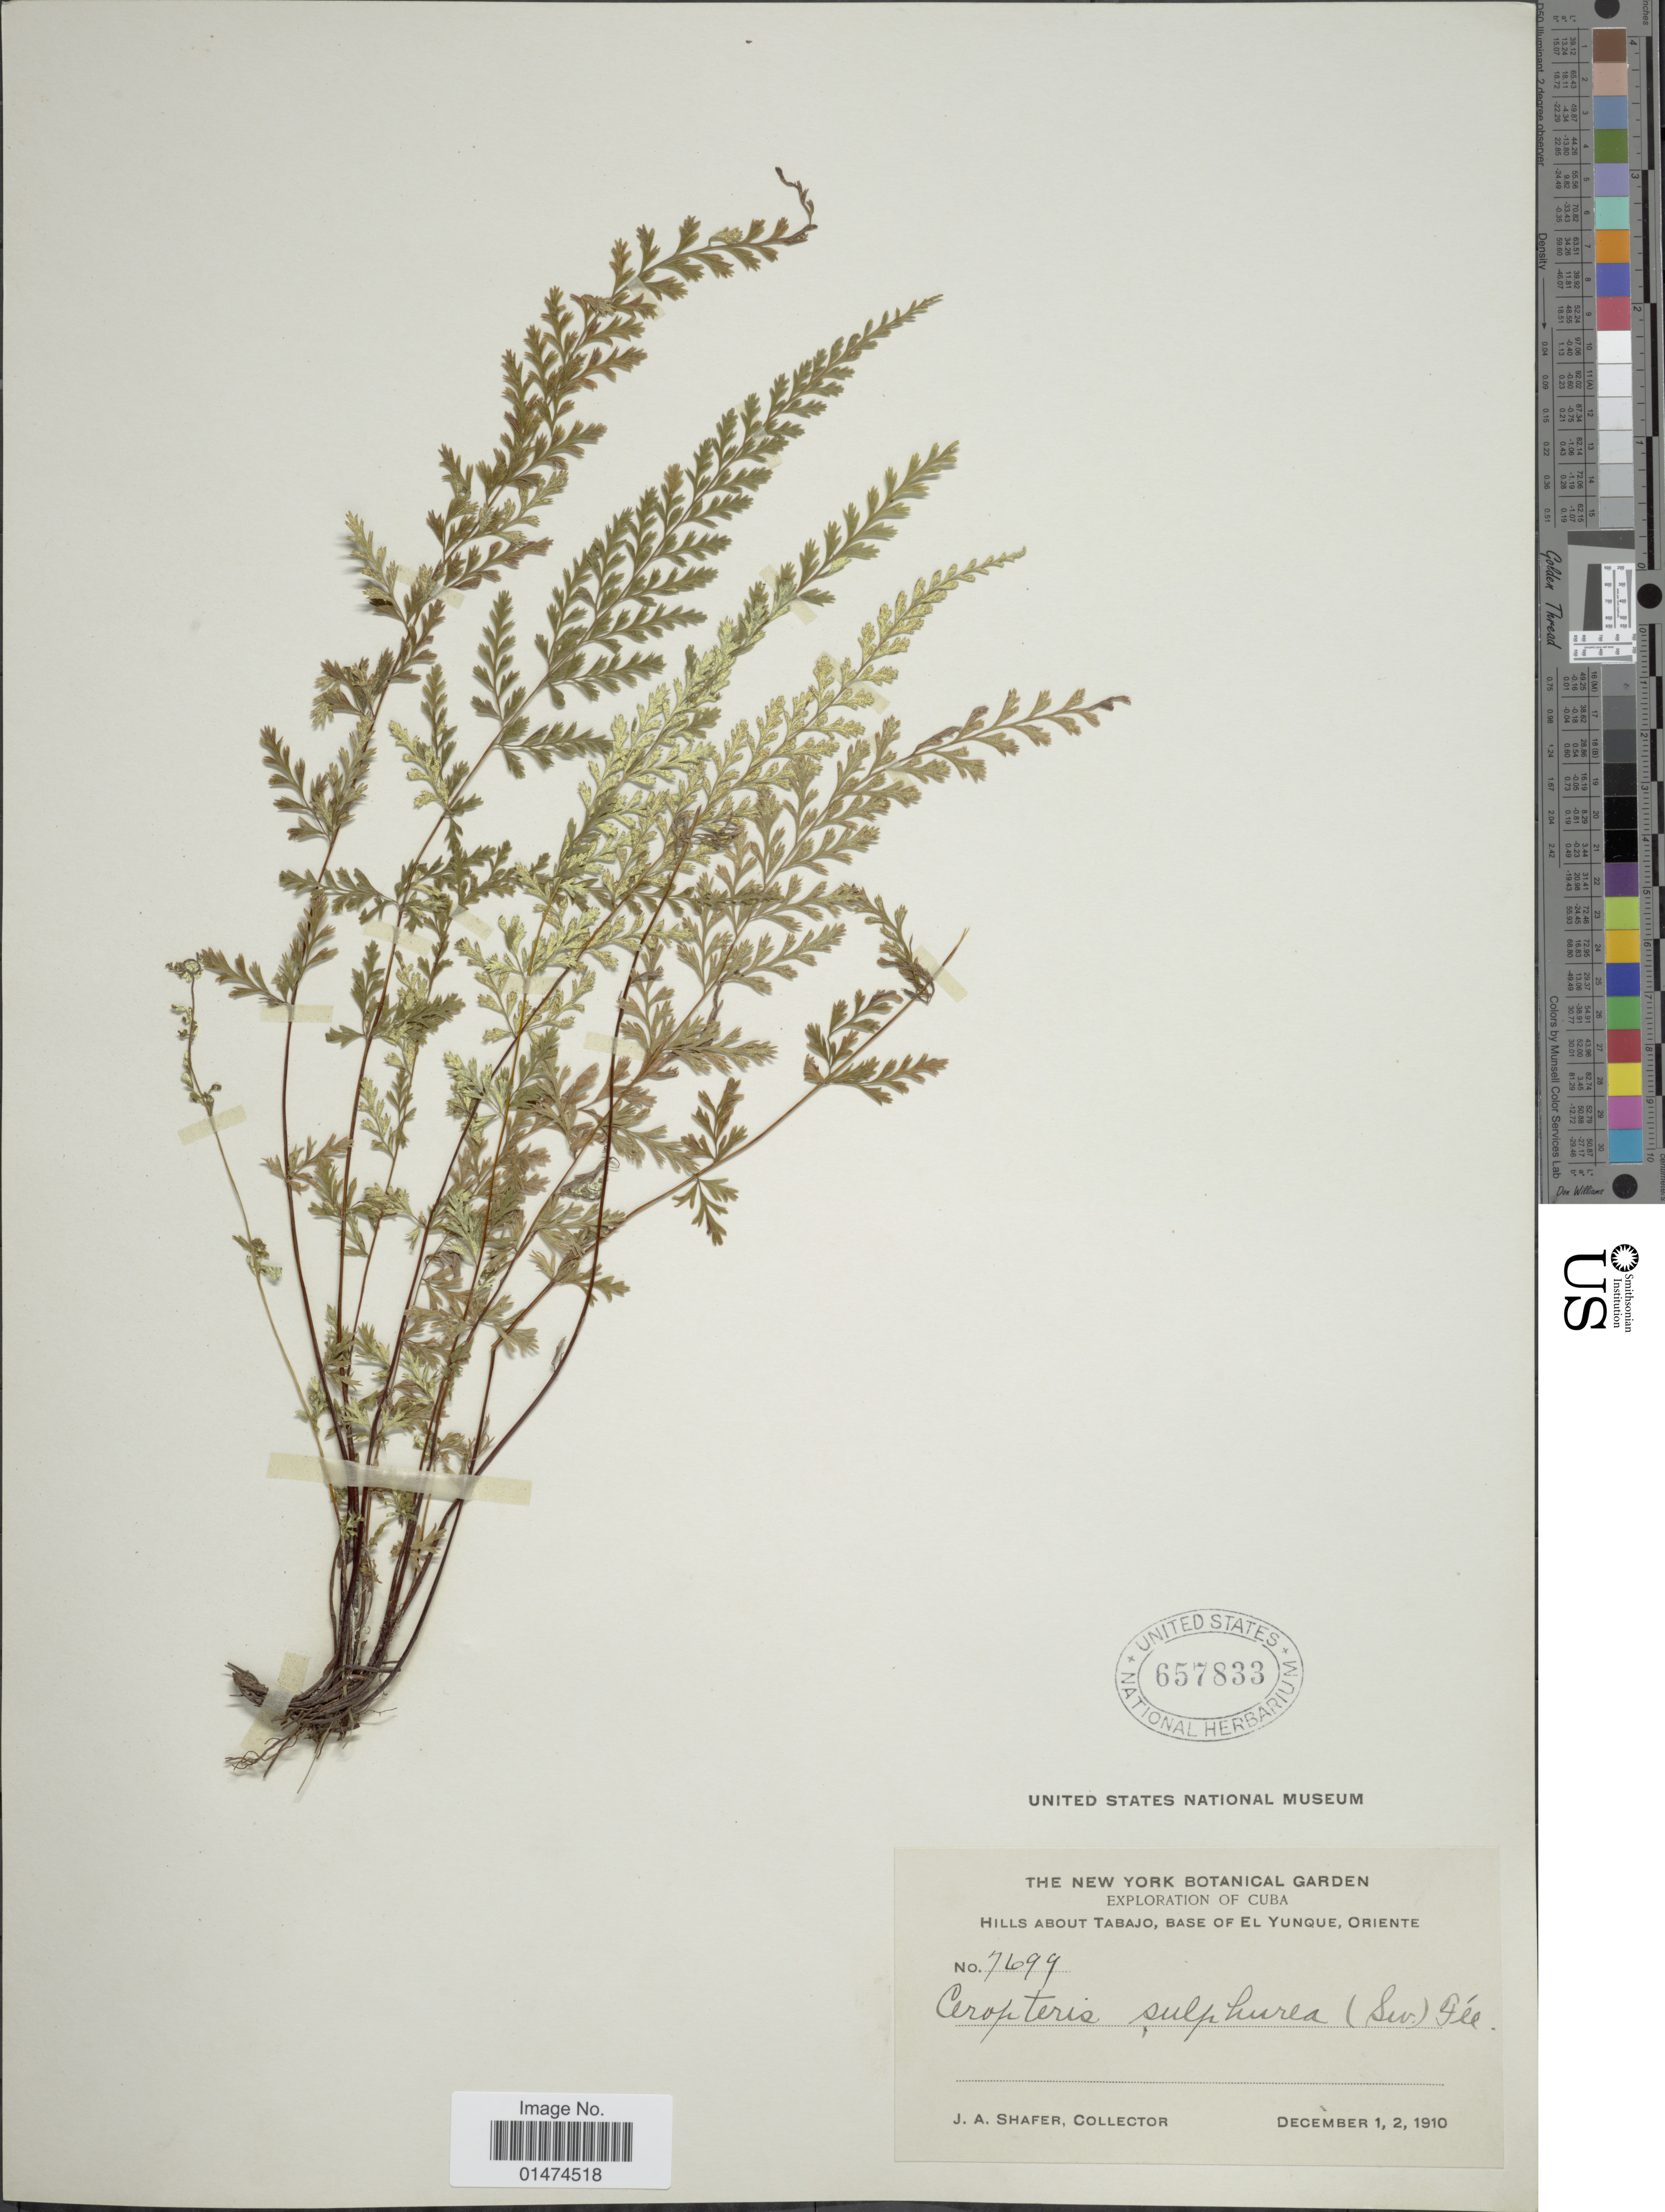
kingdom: Plantae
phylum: Tracheophyta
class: Polypodiopsida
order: Polypodiales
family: Pteridaceae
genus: Pityrogramma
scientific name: Pityrogramma sulphurea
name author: (Sw.) Maxon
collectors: J. A. Shafer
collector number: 7699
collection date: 1910-12-01/1910-12-02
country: Cuba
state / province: Oriente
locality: Hills about Tabajo, Base of El Yunque.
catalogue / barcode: US 657833